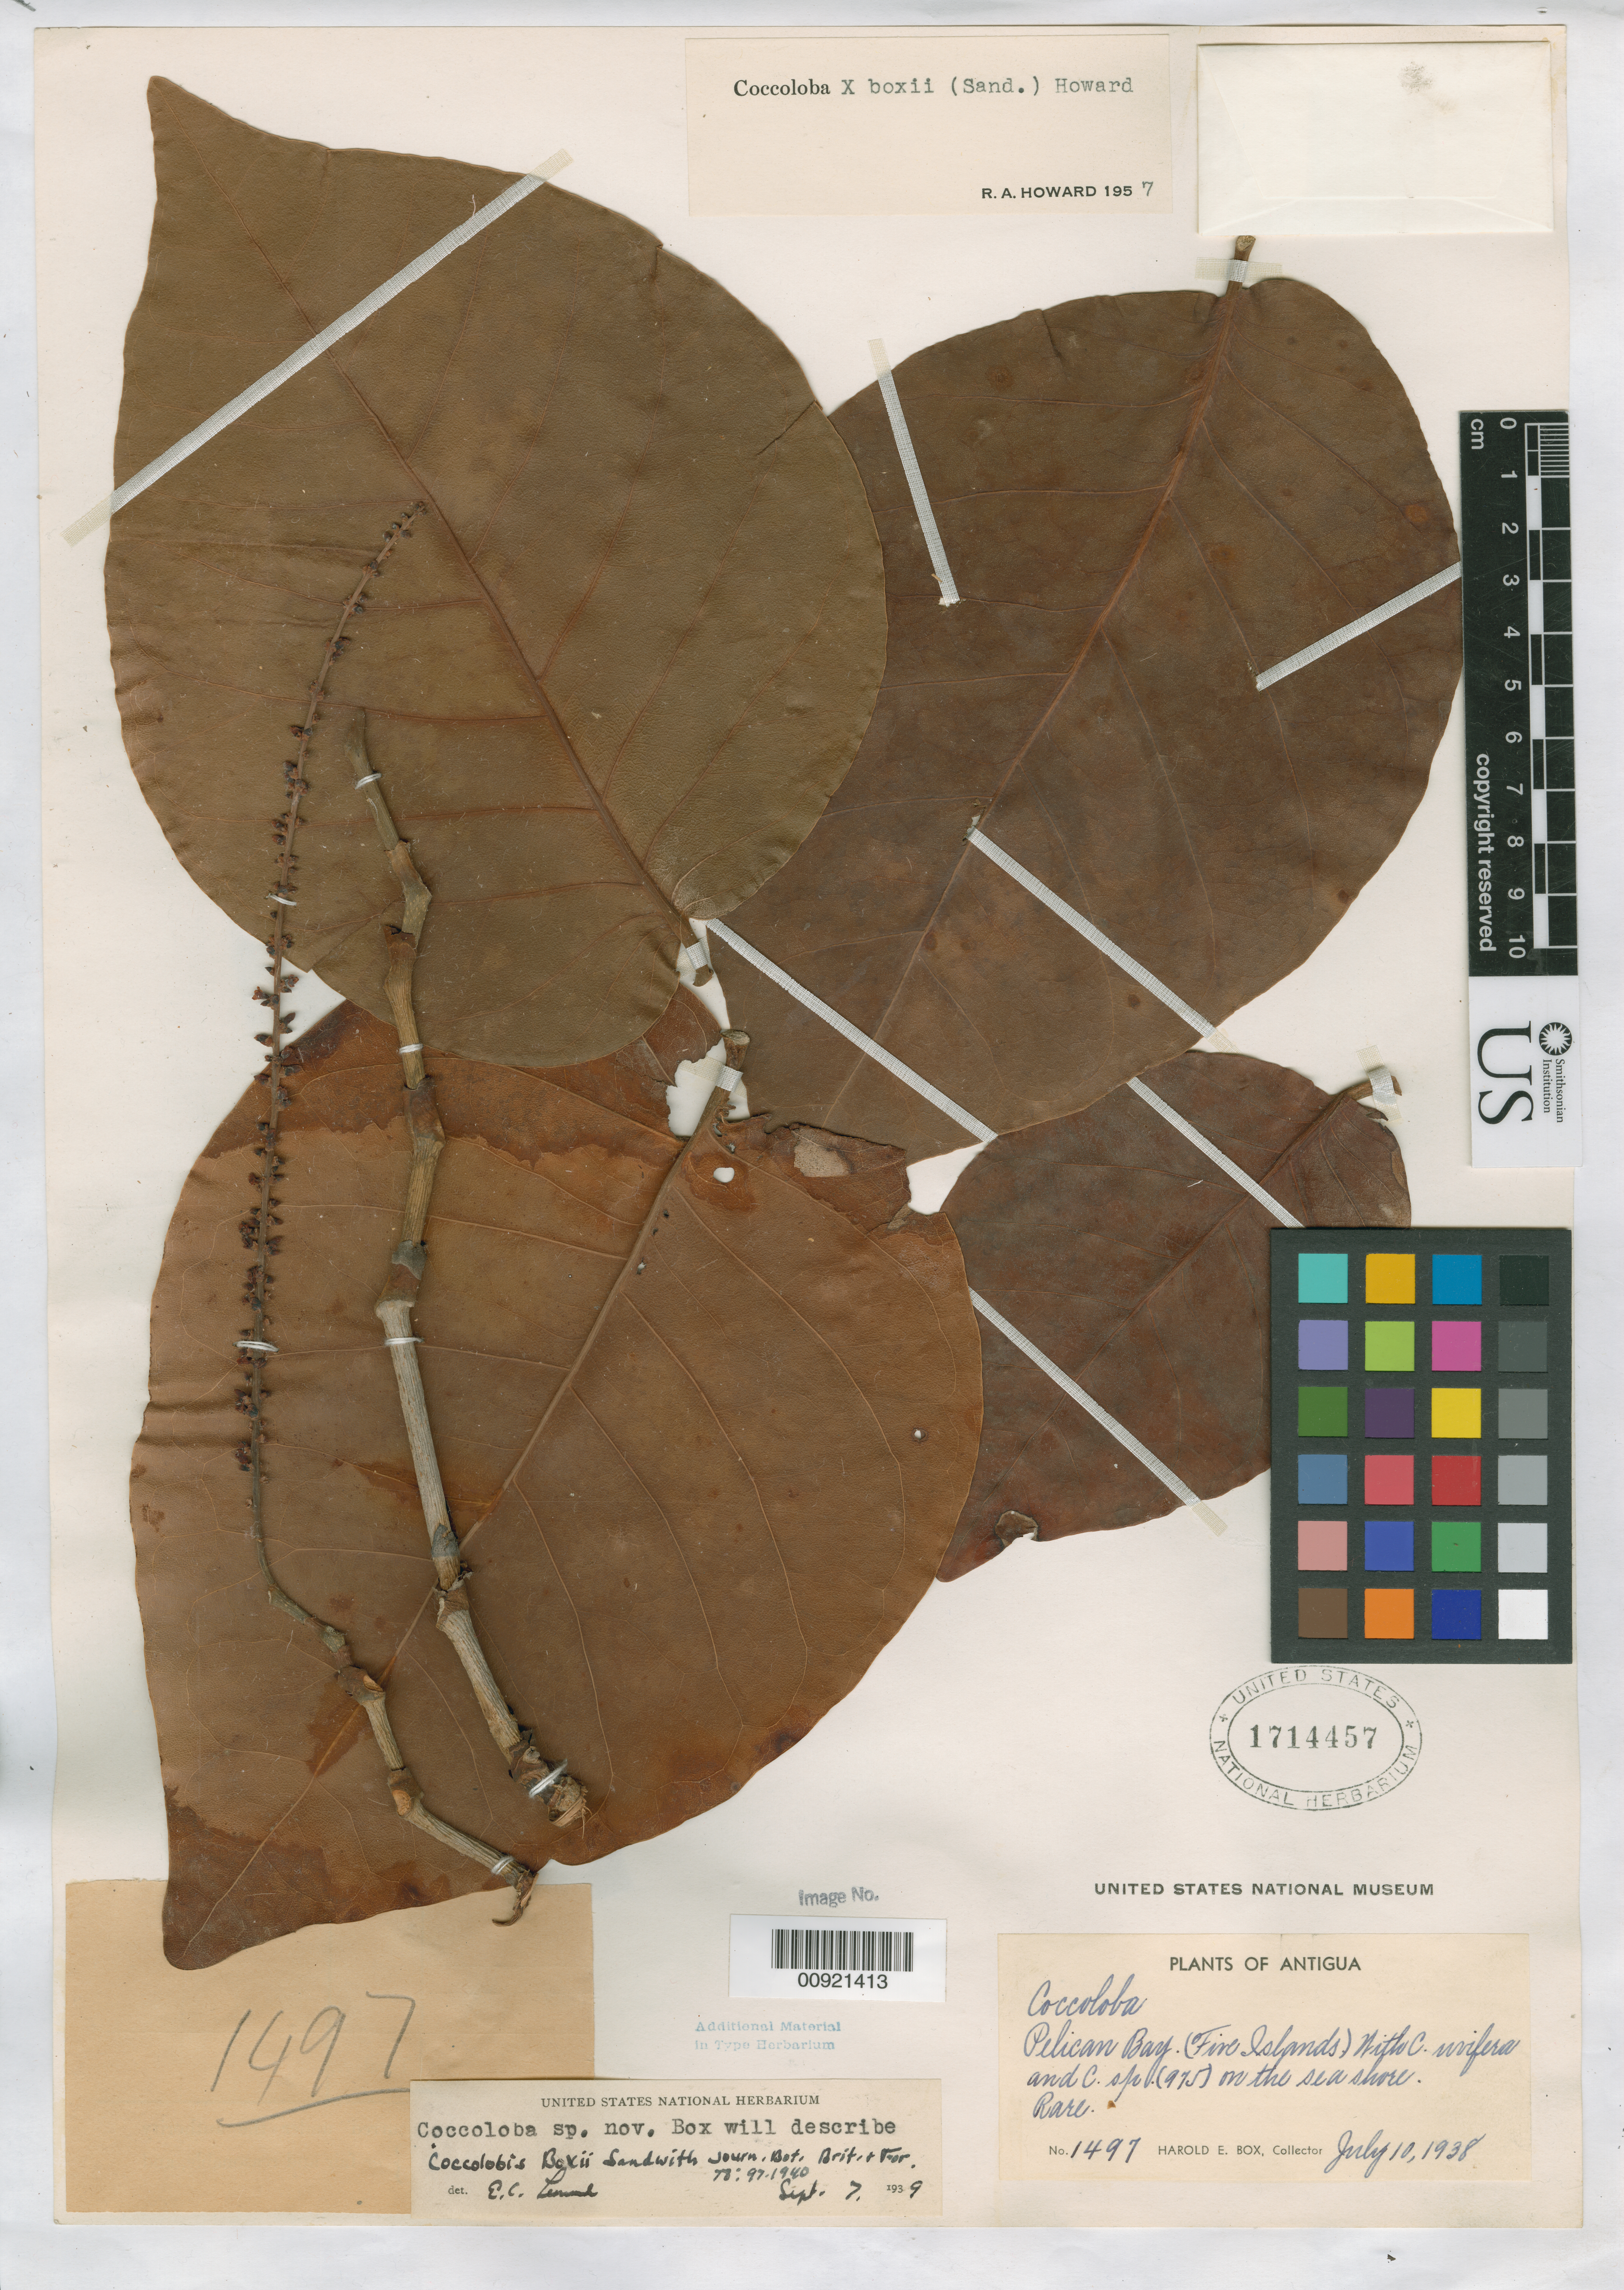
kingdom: Plantae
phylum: Tracheophyta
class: Magnoliopsida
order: Caryophyllales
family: Polygonaceae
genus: Coccolobis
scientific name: Coccolobis boxii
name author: Sandwith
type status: Isotype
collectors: H. E. Box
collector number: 1497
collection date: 1937-02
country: Antigua and Barbuda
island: Antigua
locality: Pelican Bay.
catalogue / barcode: US 1714457